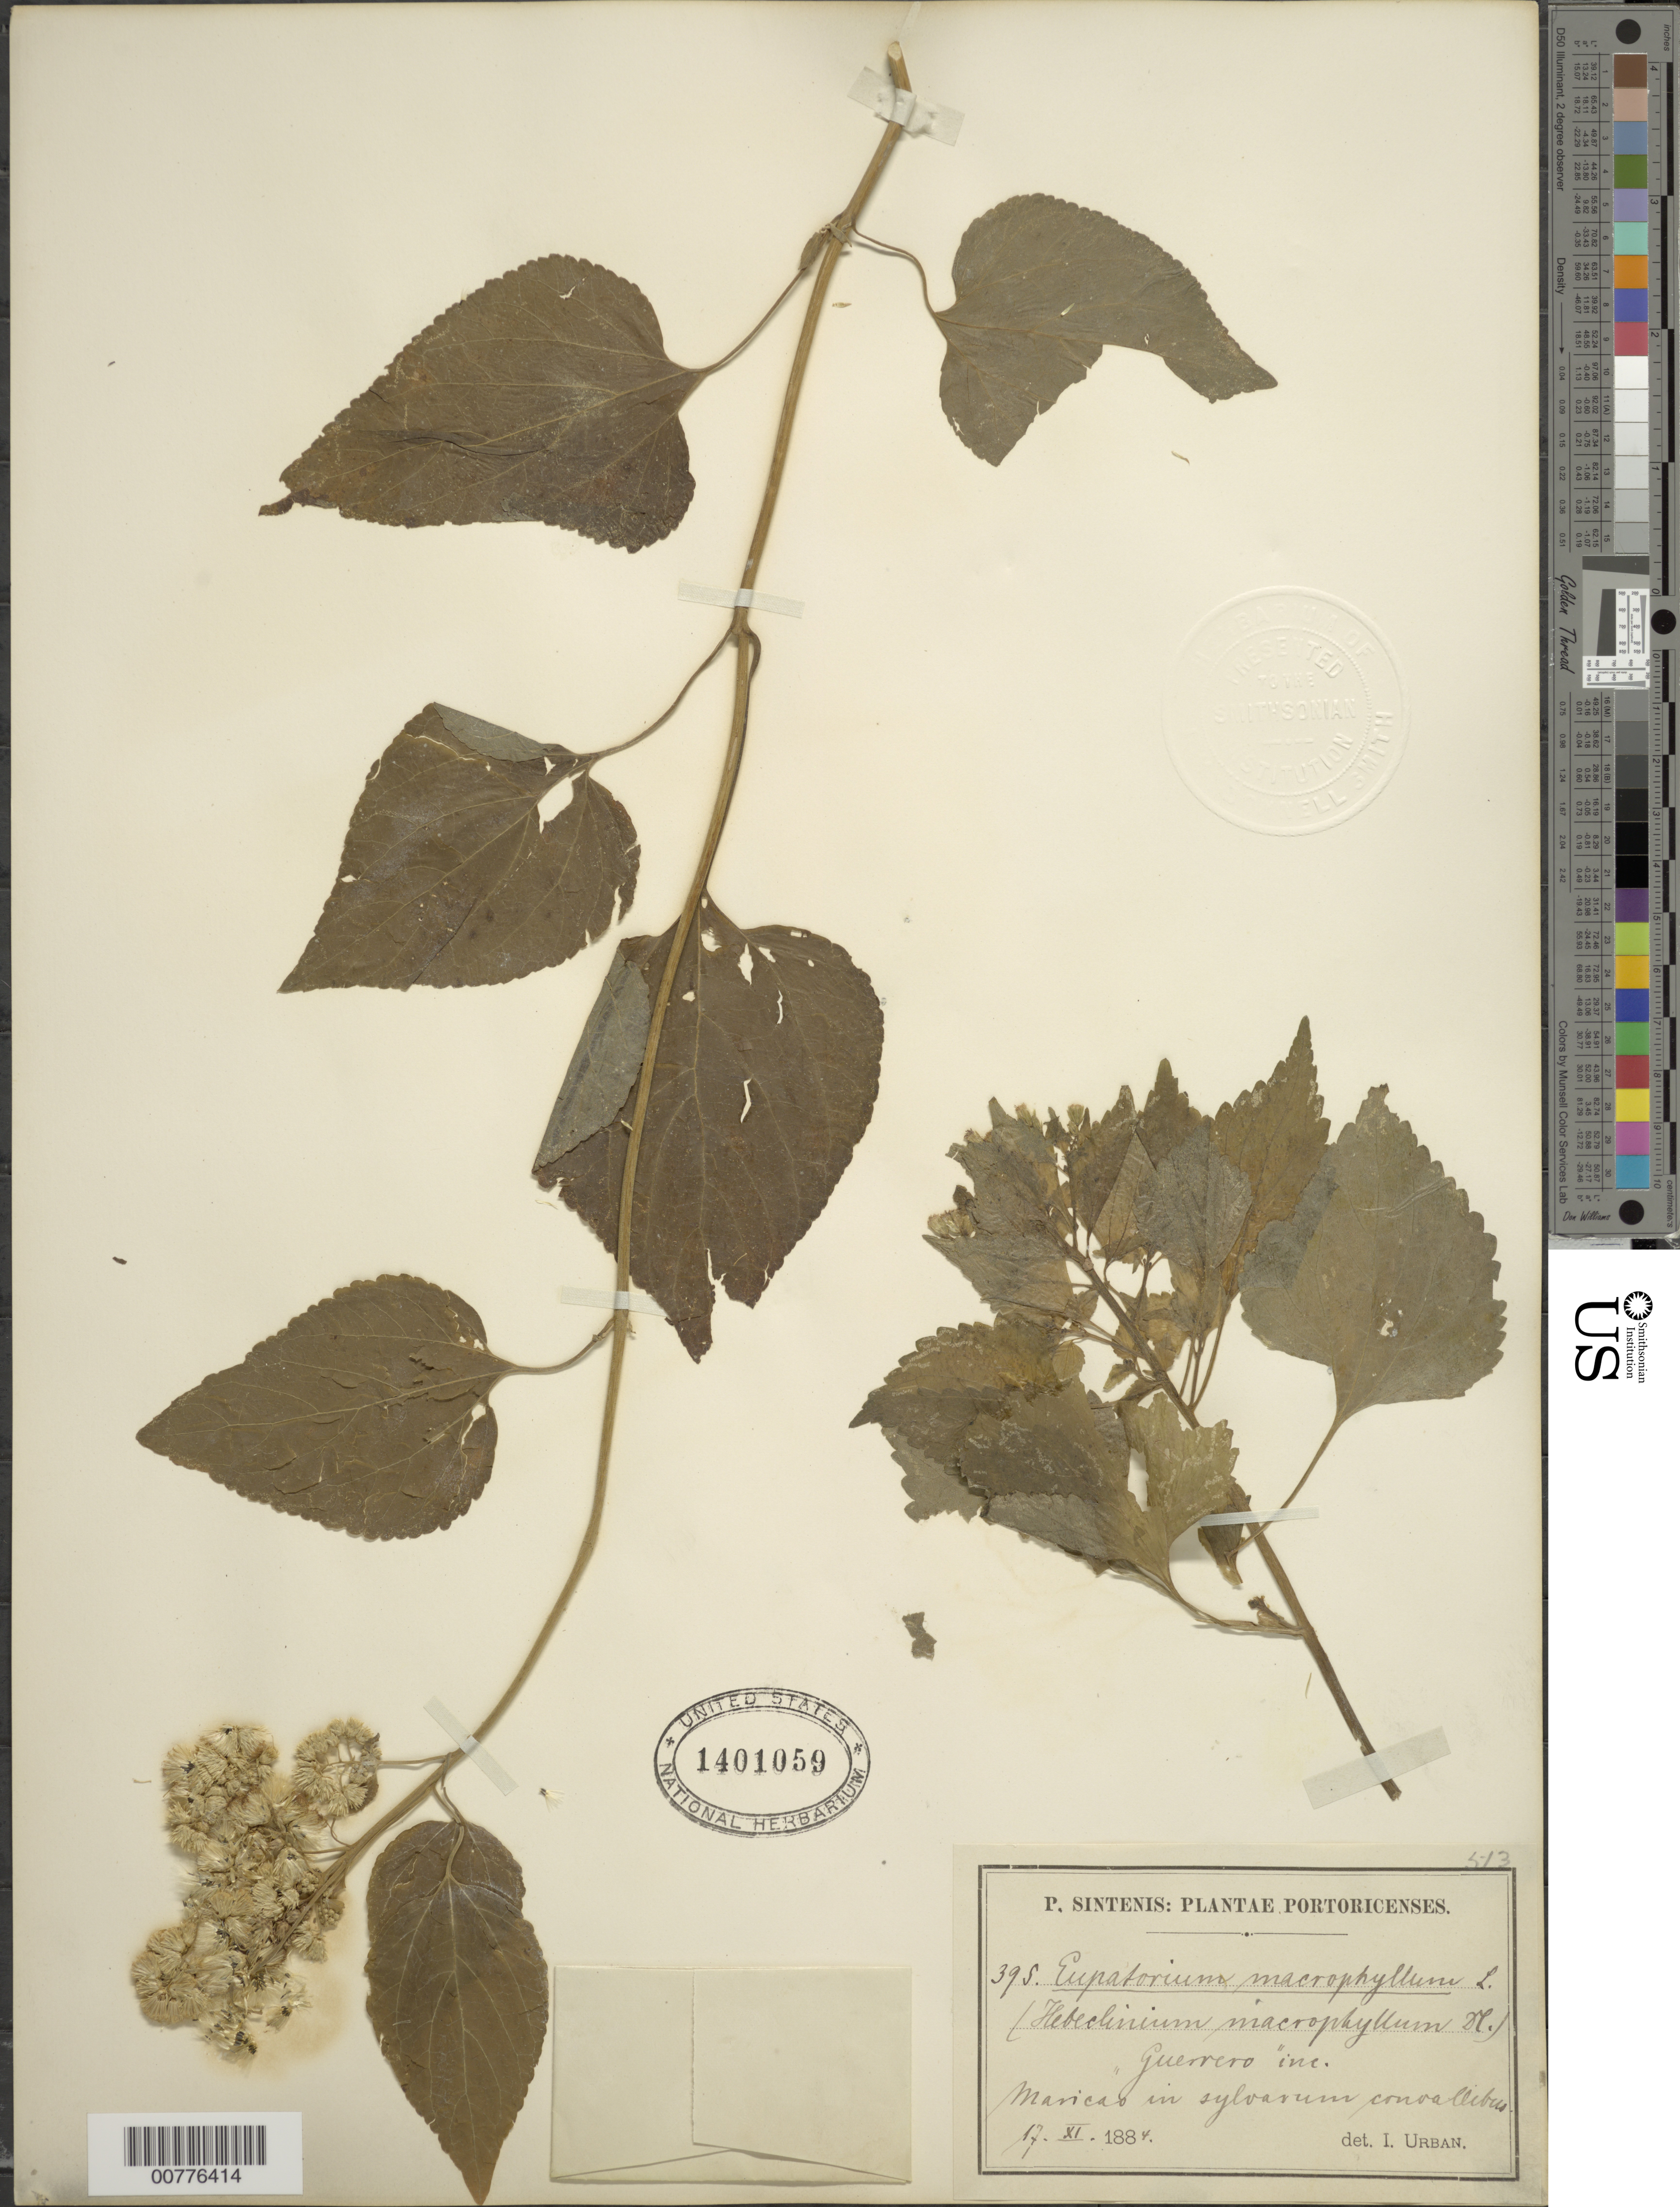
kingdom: Plantae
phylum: Tracheophyta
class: Magnoliopsida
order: Asterales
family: Asteraceae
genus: Hebeclinium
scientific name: Hebeclinium macrophyllum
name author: (L.) DC.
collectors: P. Sintenis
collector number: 395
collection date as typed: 17 Nov 1884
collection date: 1884-11-17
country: Puerto Rico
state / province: Maricao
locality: Maricao in sylvarum convallibus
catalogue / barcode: US 1401059